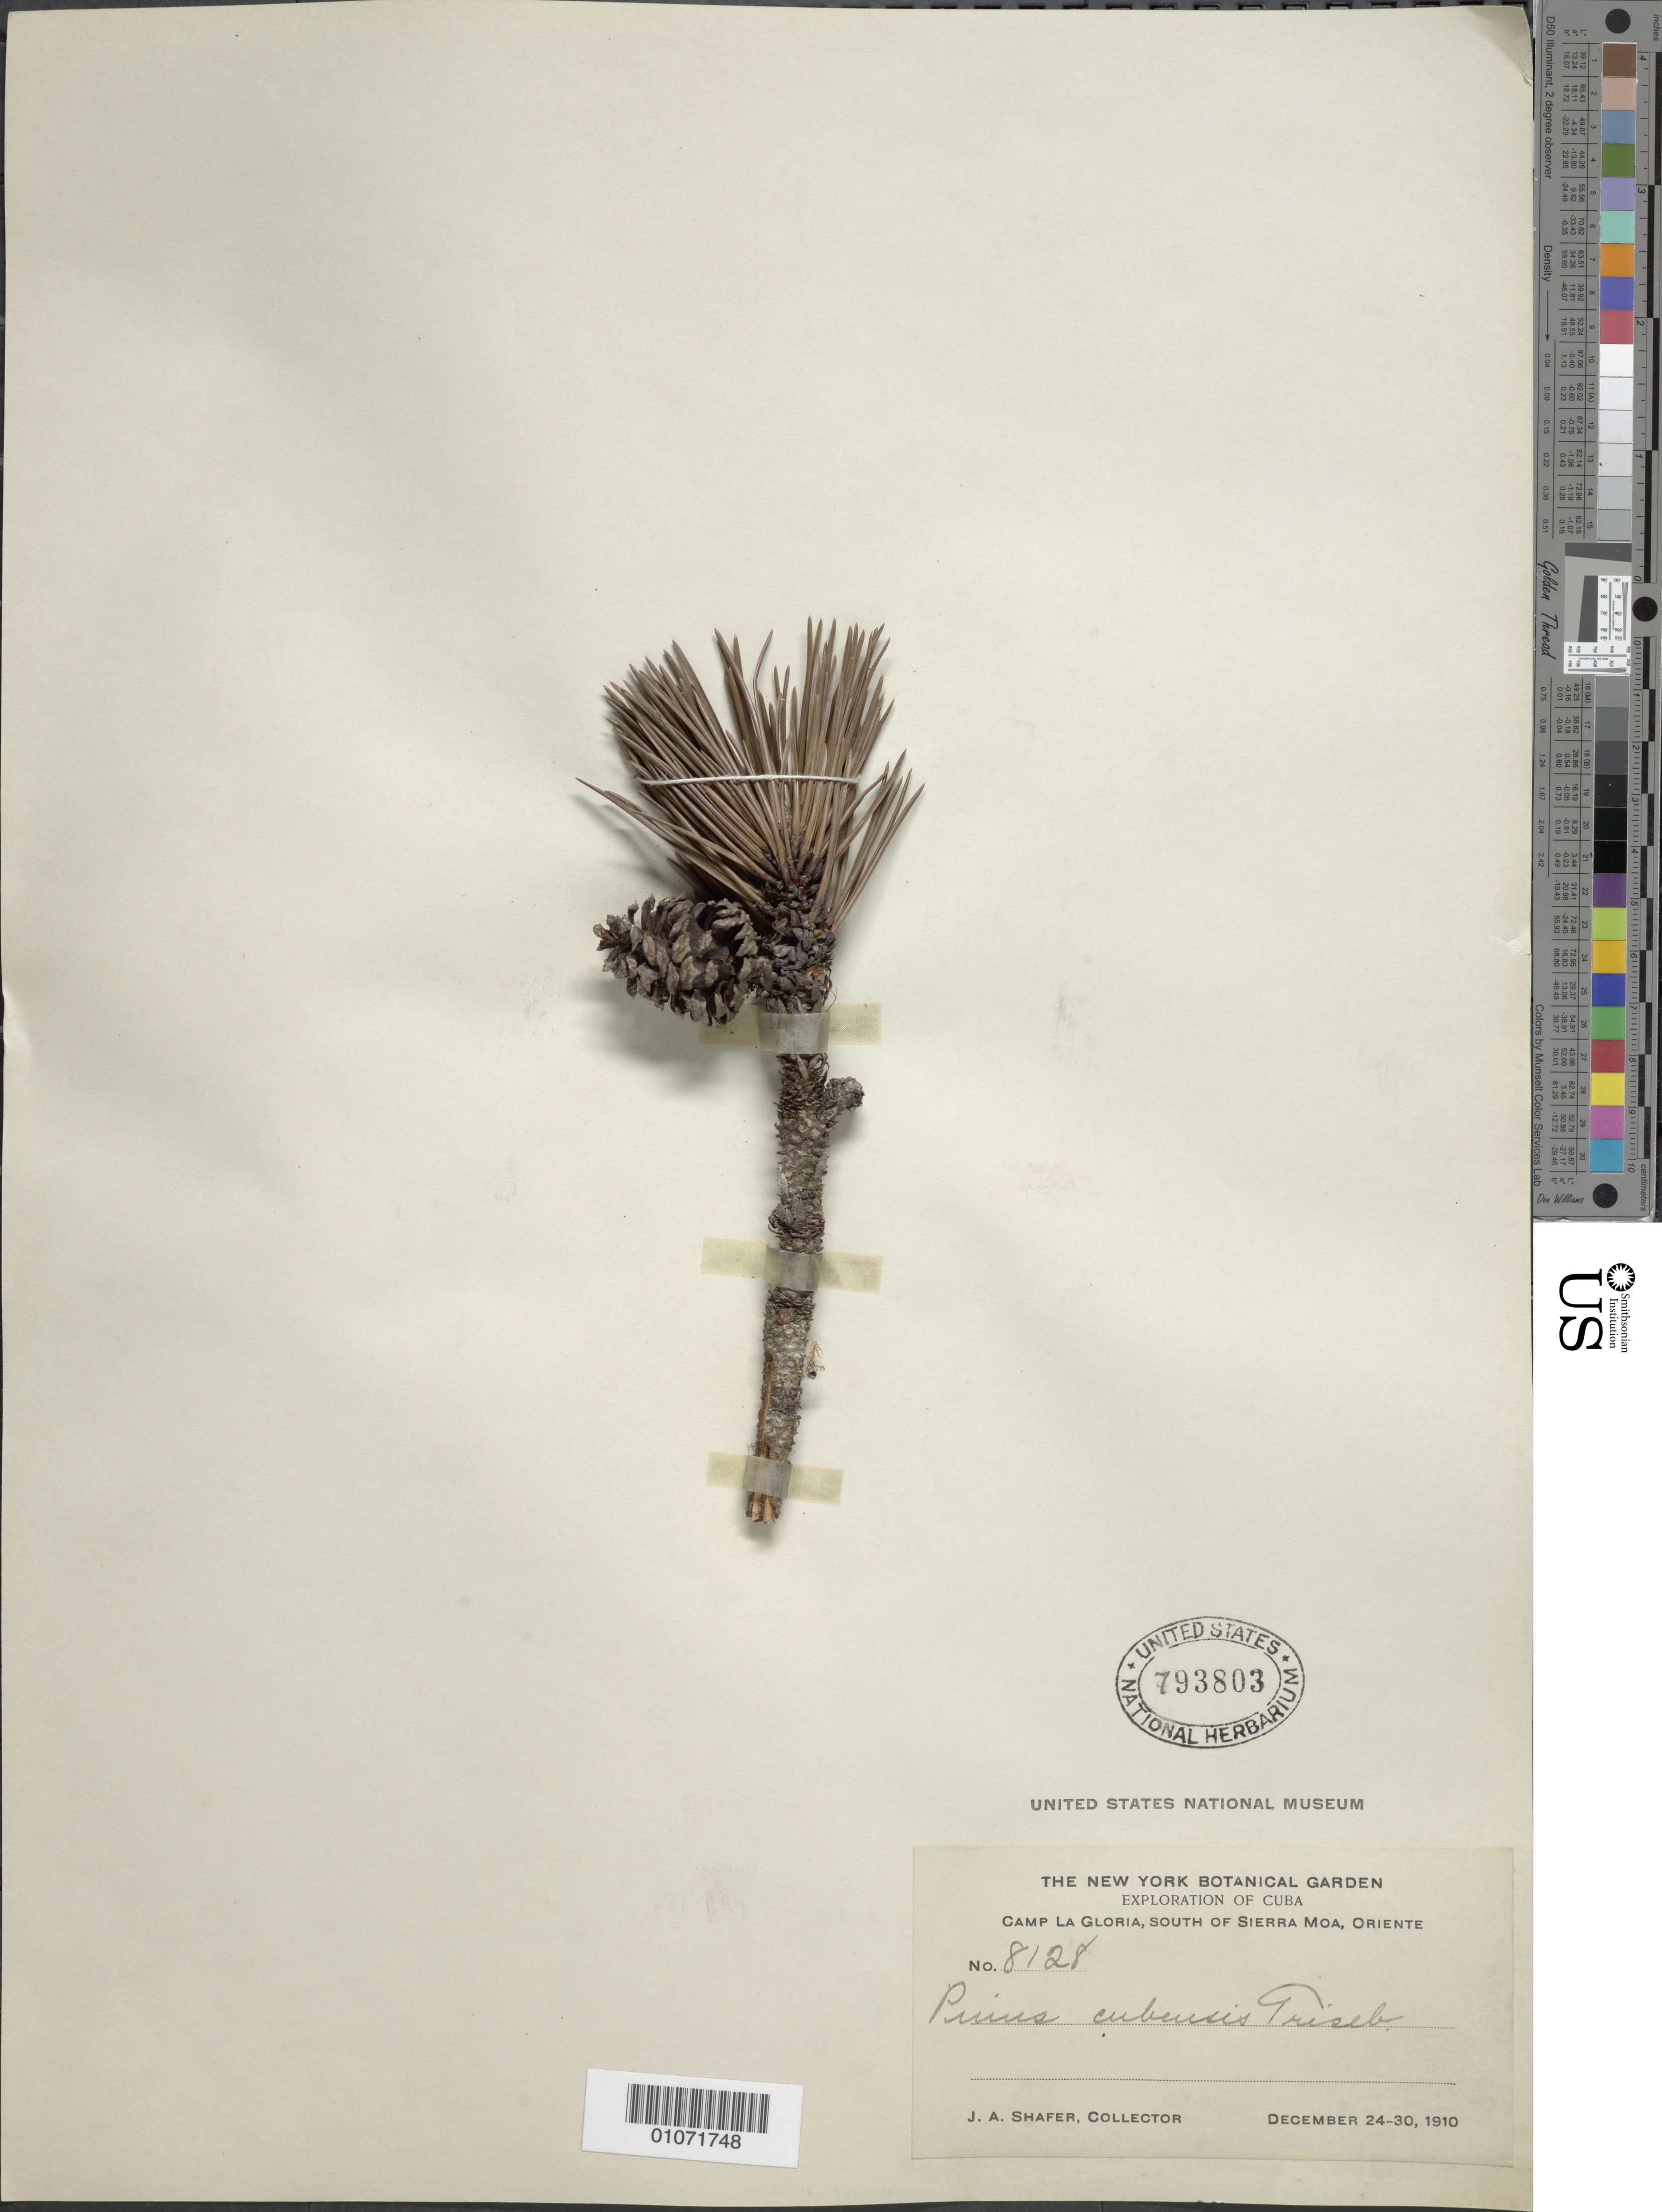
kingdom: Plantae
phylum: Tracheophyta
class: Pinopsida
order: Pinales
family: Pinaceae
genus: Pinus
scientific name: Pinus cubensis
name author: Griseb.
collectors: J. A. Shafer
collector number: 8128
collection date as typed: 24 Dec 1910 to 30 Dec 1910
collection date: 1910-12-24/1910-12-30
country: Cuba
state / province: Holguín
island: Cuba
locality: Camp La Gloria, South of Sierra Moa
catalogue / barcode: US 793803